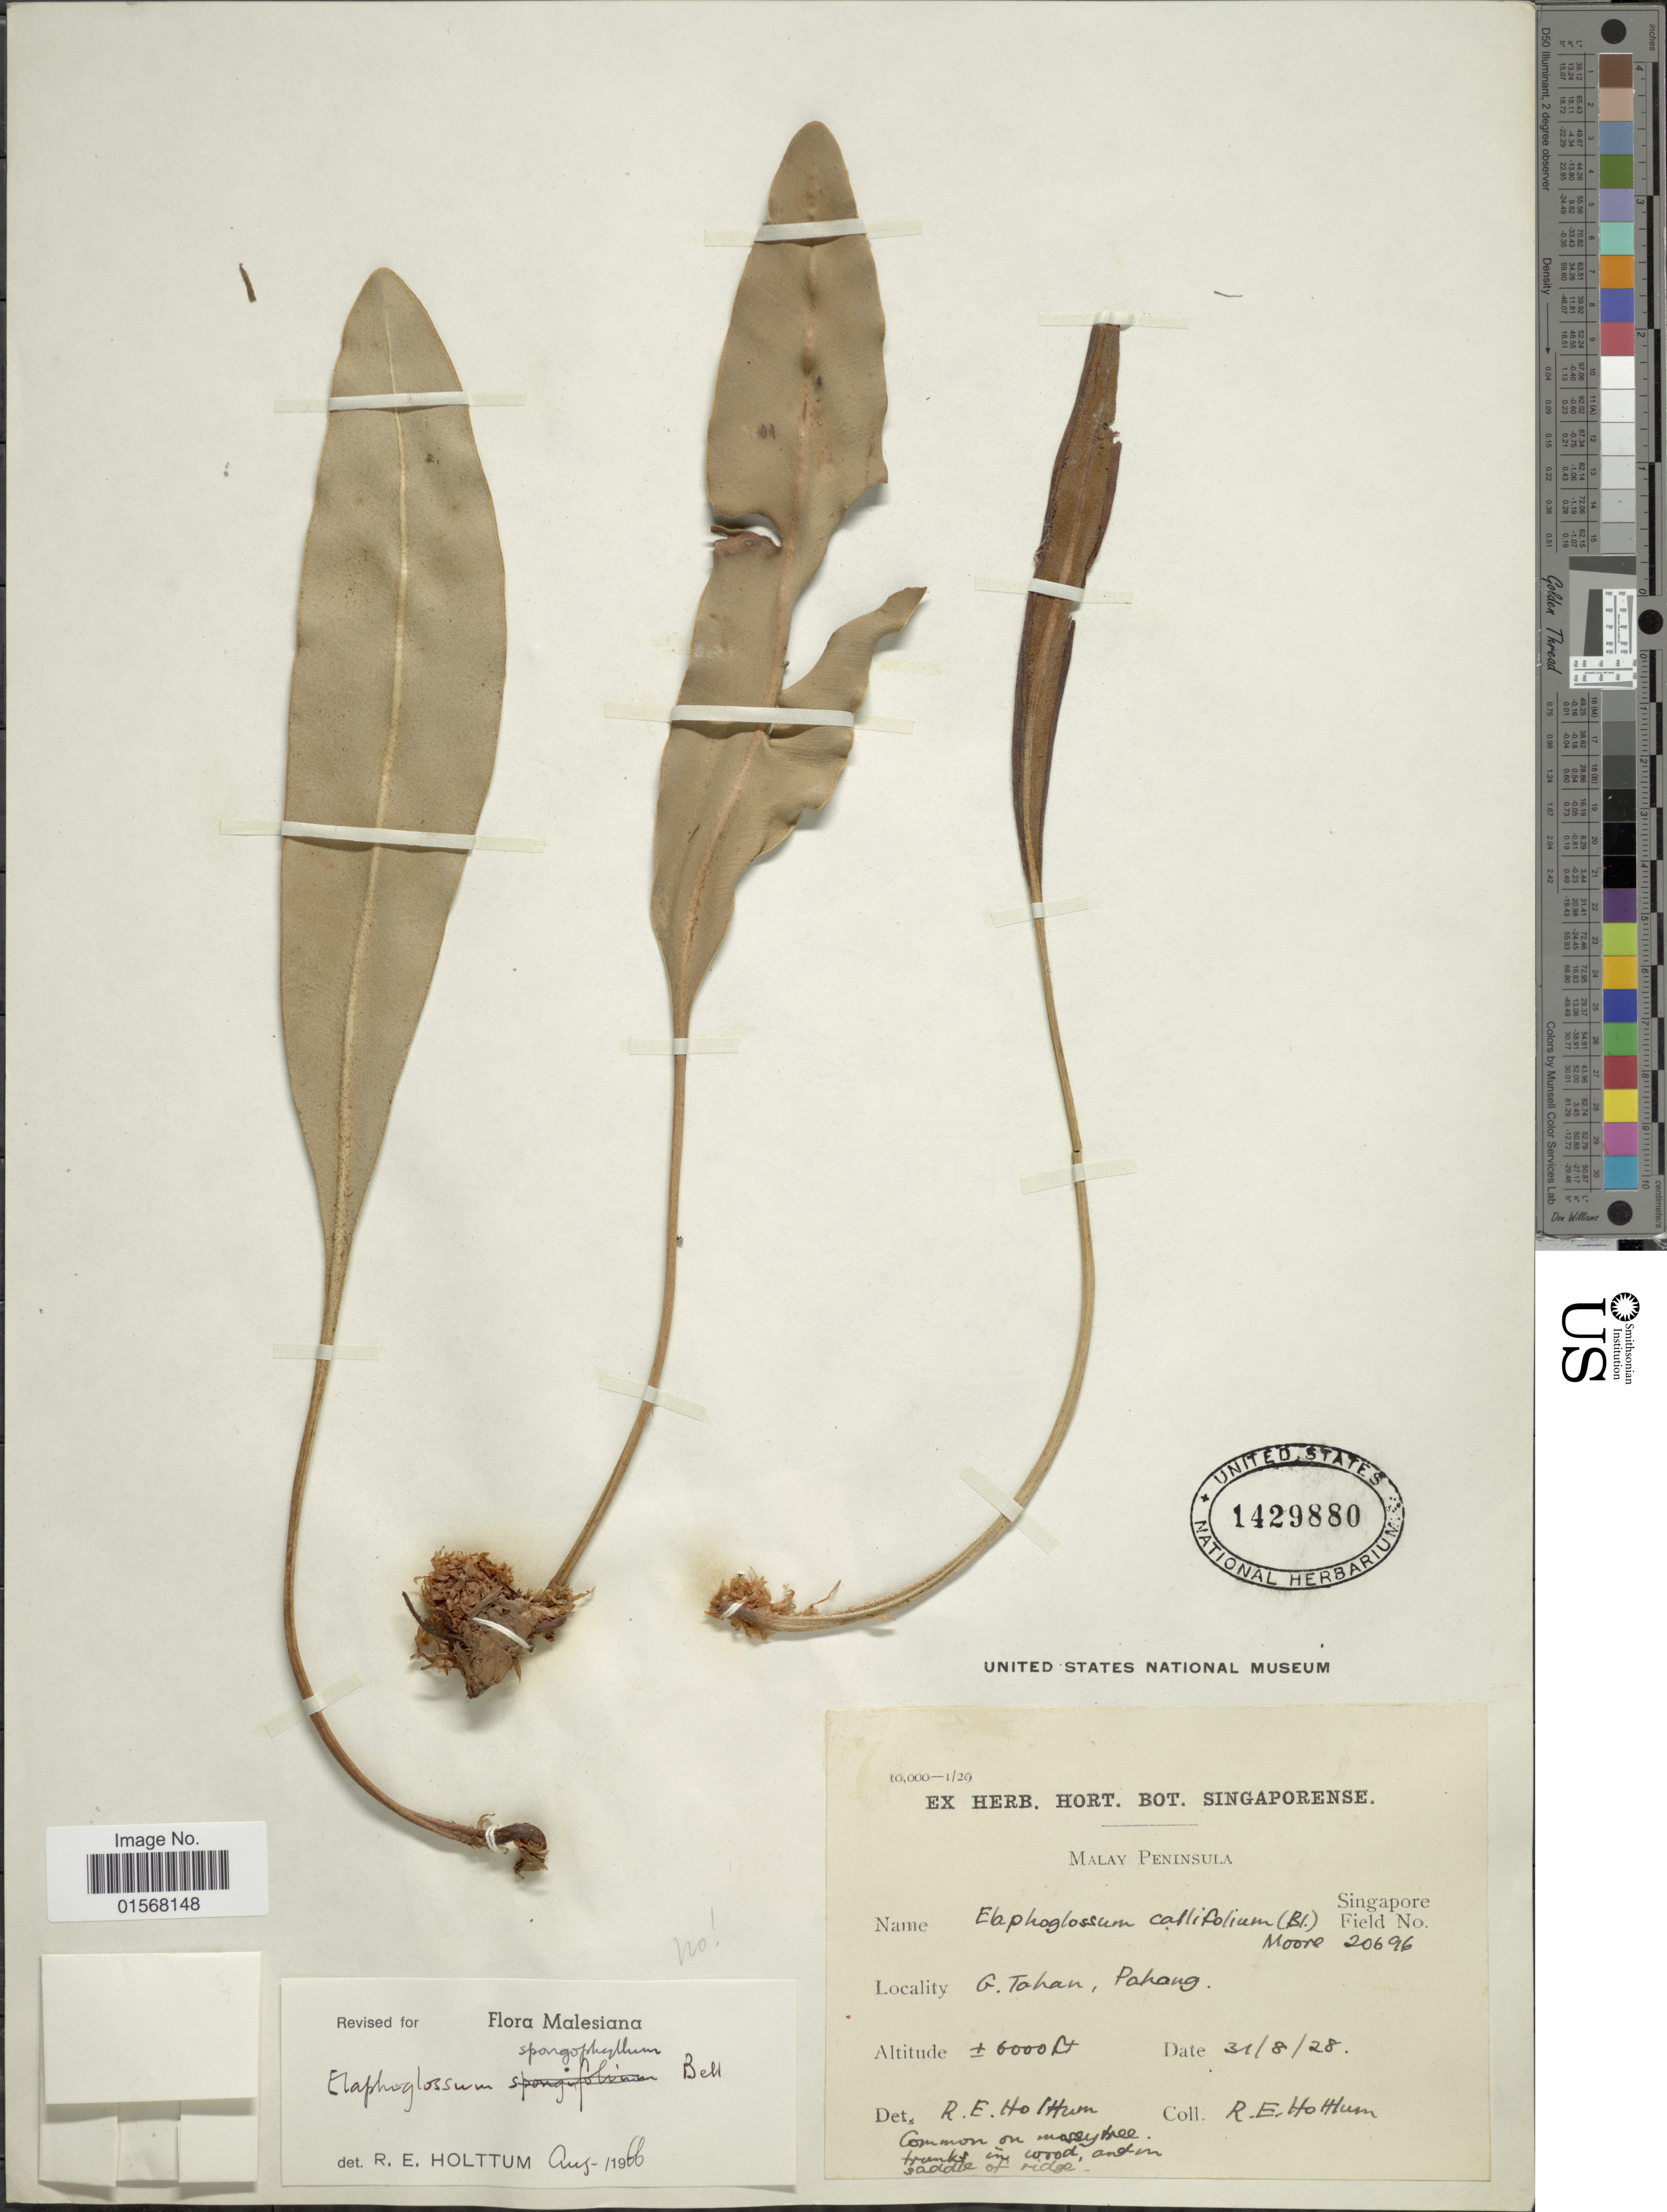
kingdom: Plantae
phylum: Tracheophyta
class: Polypodiopsida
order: Polypodiales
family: Dryopteridaceae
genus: Elaphoglossum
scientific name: Elaphoglossum spongophyllum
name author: P.R. Bell in Holttum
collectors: R. E. Holttum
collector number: Singapore Field 20696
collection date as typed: Transcribed d/m/y: 31/8/28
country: Malaysia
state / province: Pahang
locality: G. Tahan, Pahang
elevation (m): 1829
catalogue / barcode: US 1429880